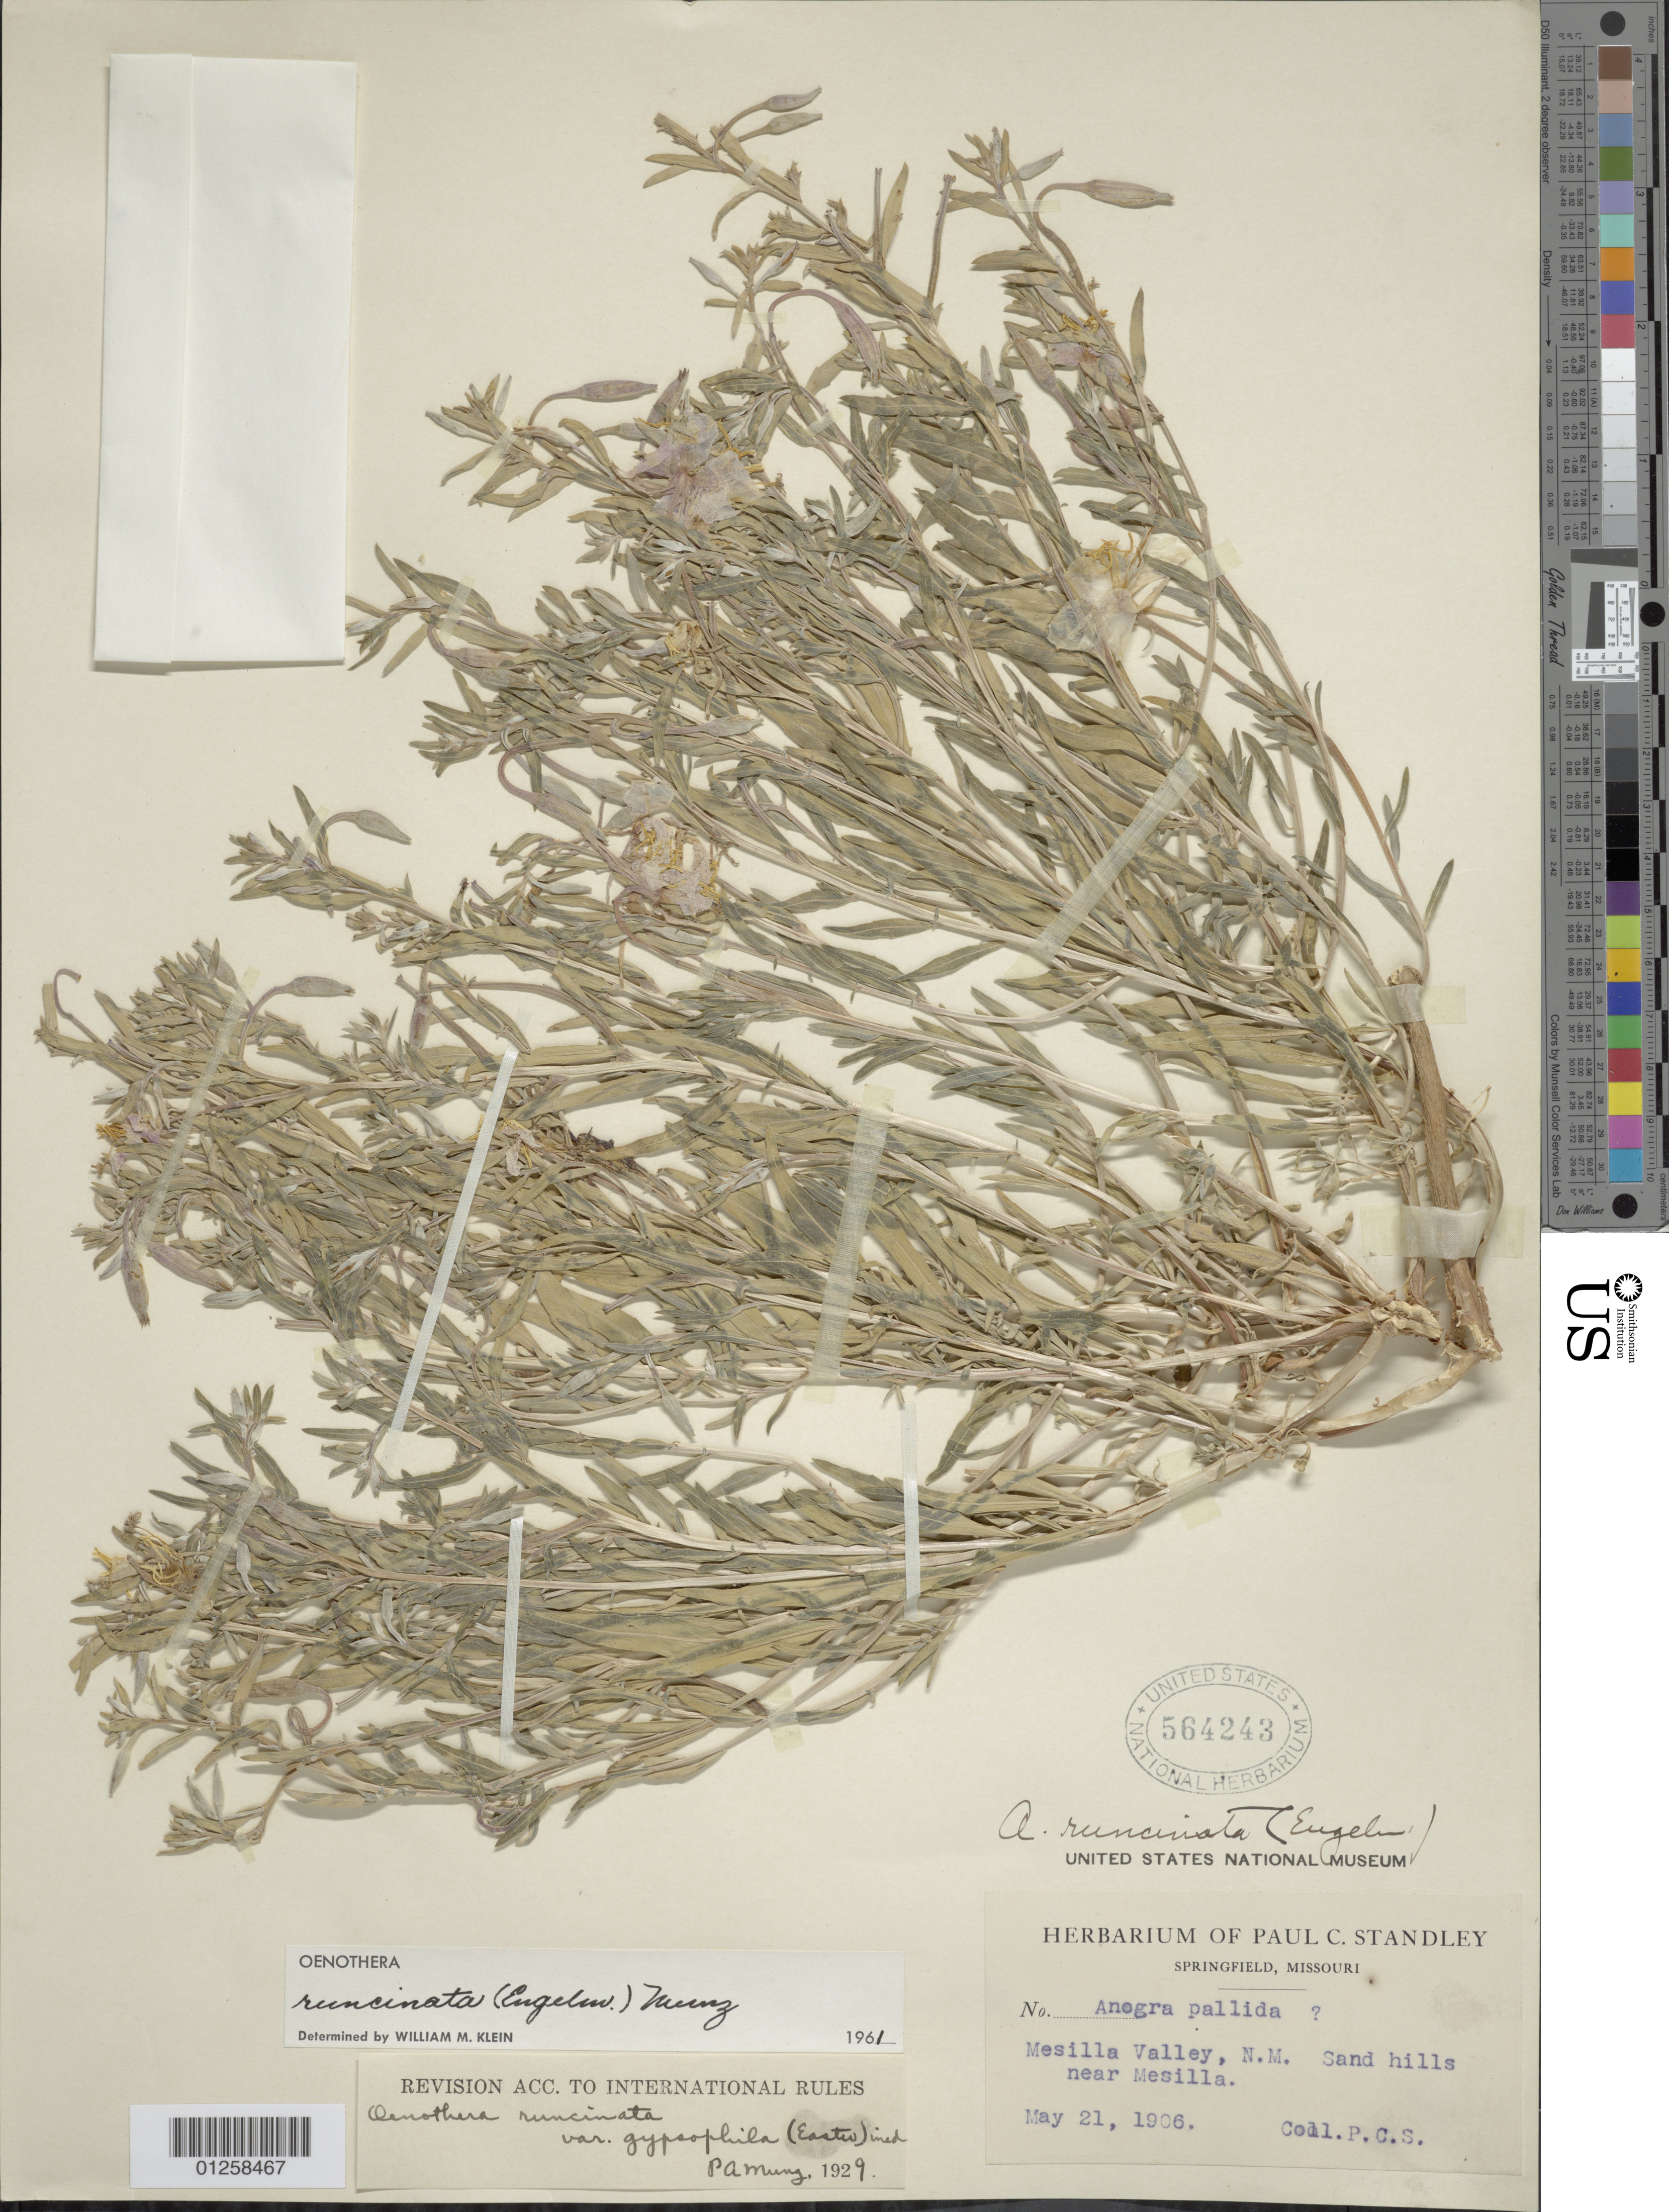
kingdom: Plantae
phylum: Tracheophyta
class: Magnoliopsida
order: Myrtales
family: Onagraceae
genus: Oenothera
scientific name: Oenothera pallida subsp. runcinata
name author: (Engelm.) Munz & W.M. Klein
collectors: P. C. Standley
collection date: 1906-05-21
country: United States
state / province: New Mexico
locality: Mesilla Valley.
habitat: Sand hills.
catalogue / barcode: US 564243